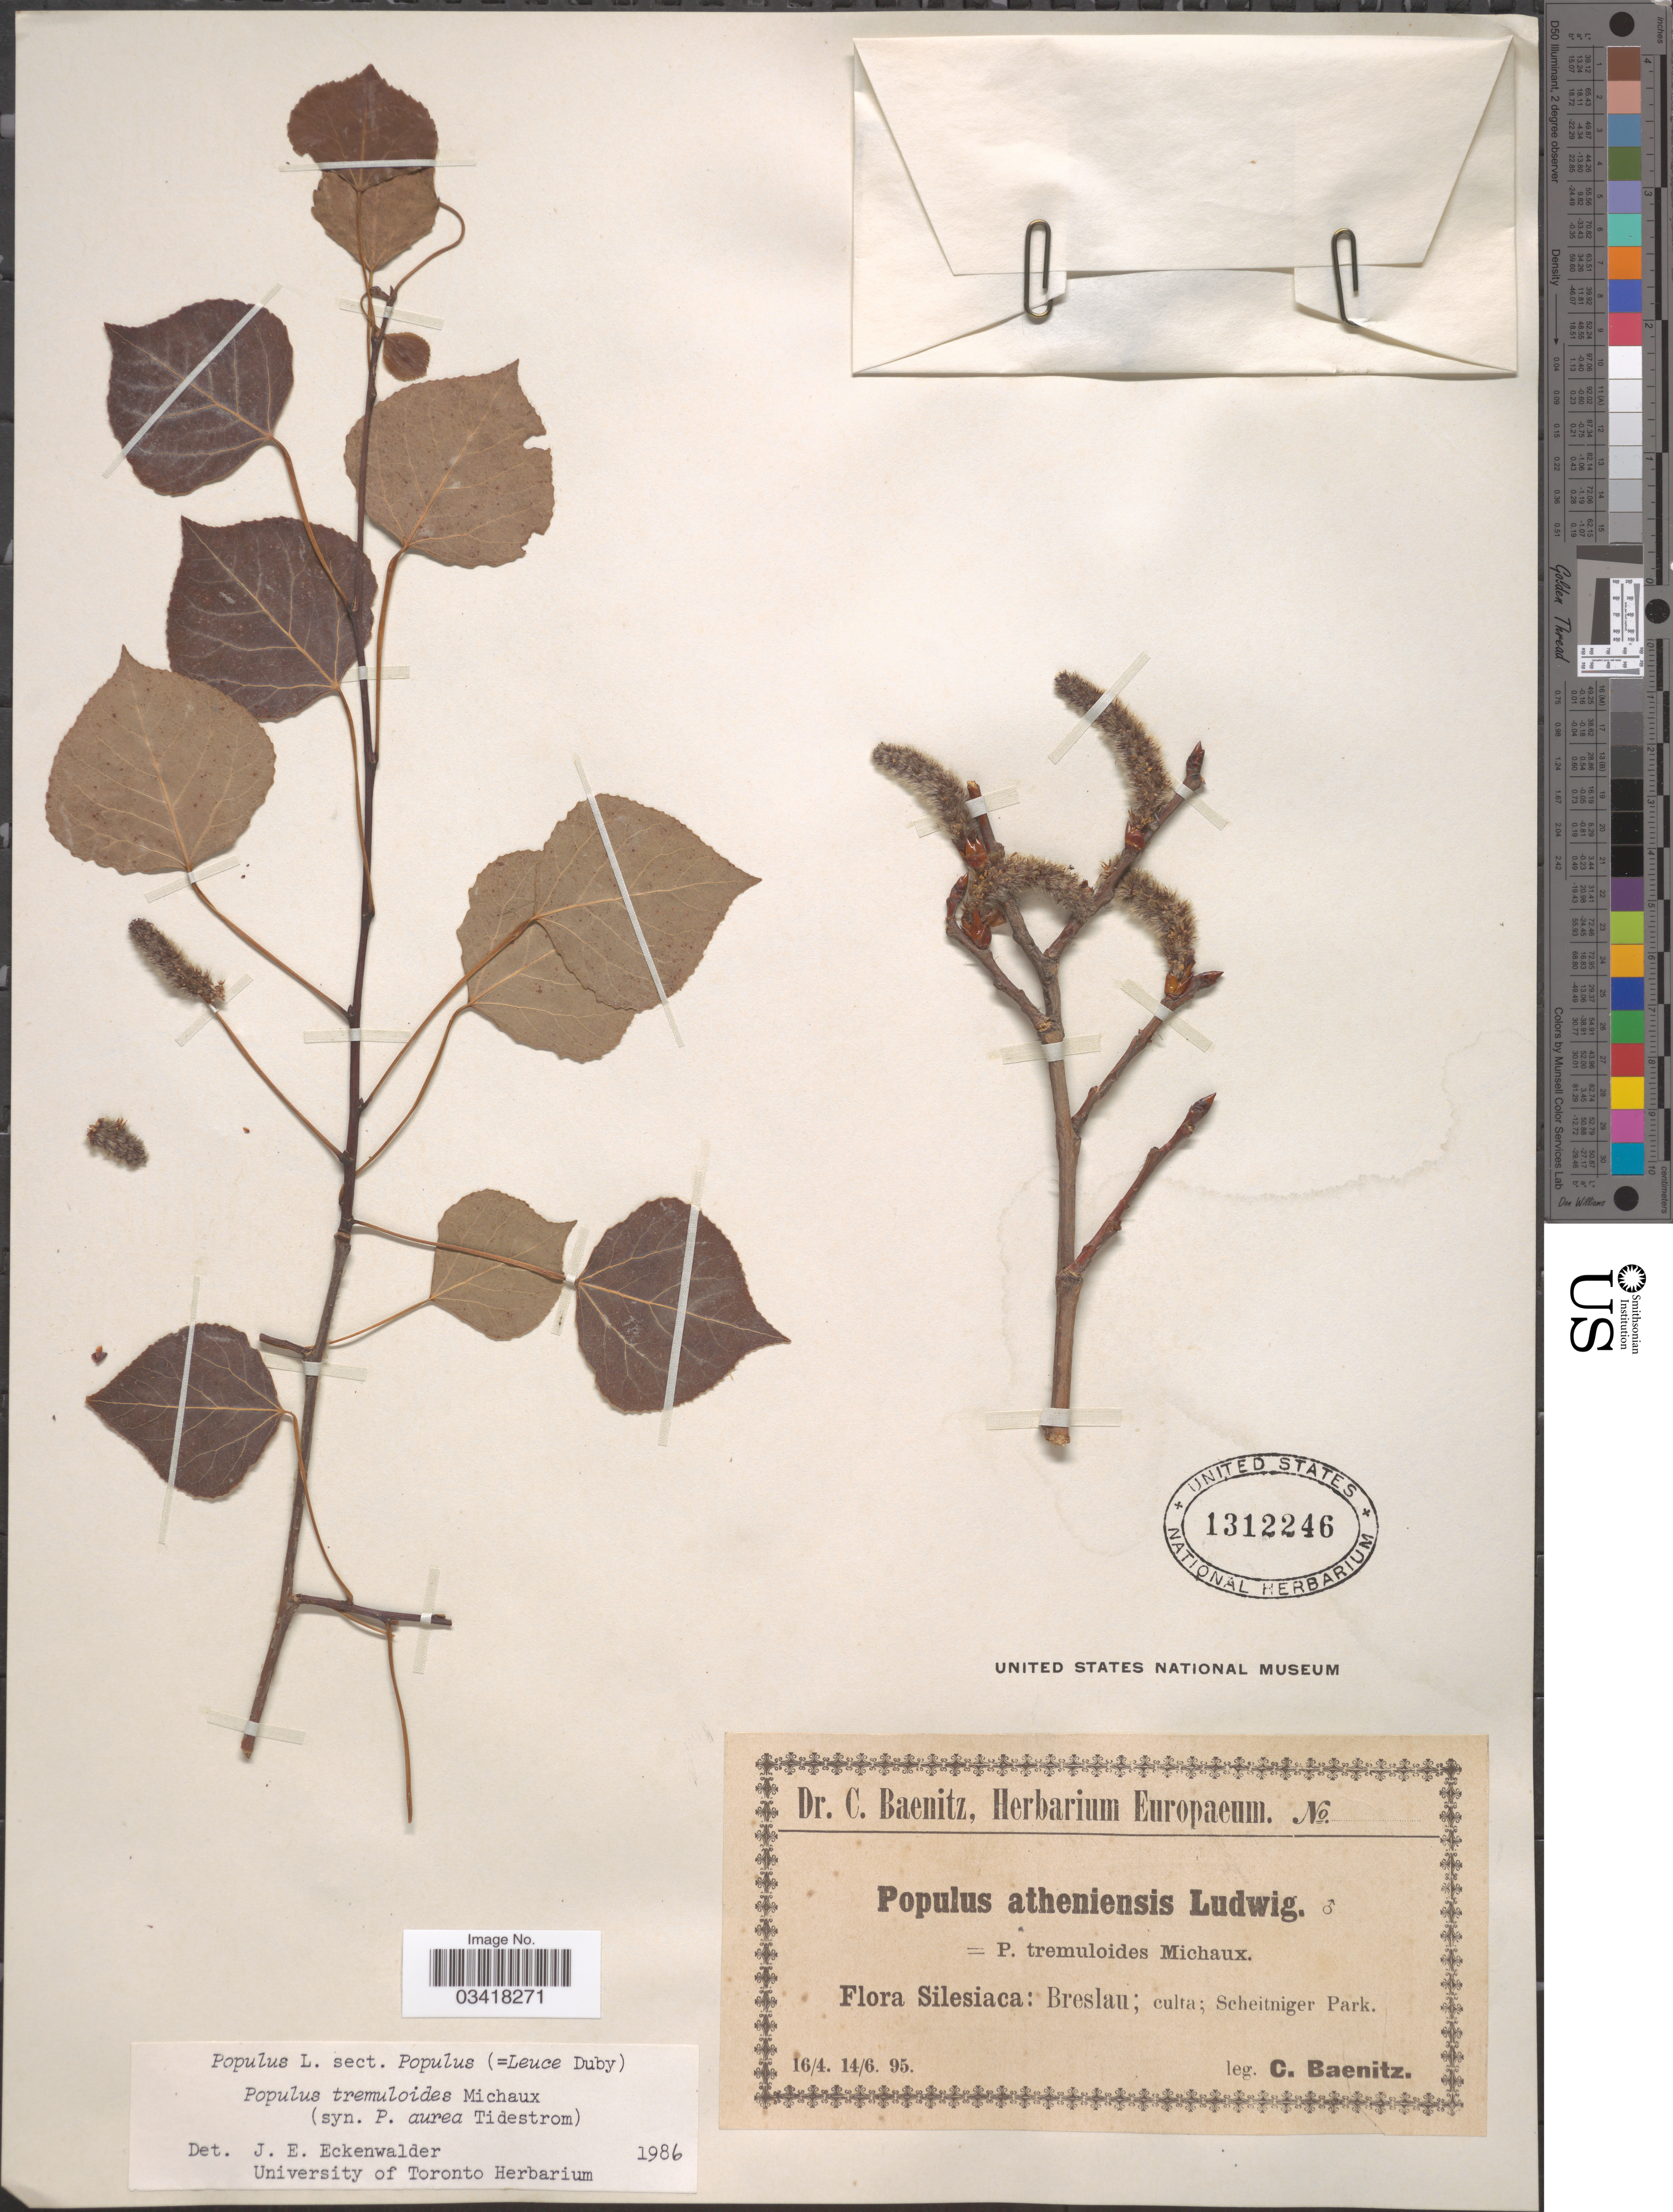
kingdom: Plantae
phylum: Tracheophyta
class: Magnoliopsida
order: Malpighiales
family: Salicaceae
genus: Populus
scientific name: Populus tremuloides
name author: Michx.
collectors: C. G. Baenitz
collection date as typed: Transcribed d/m/y: 16/4/95 to 14/6/95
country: Poland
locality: Silesiaca: Breslau; Scheitniger Park.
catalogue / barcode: US 1312246